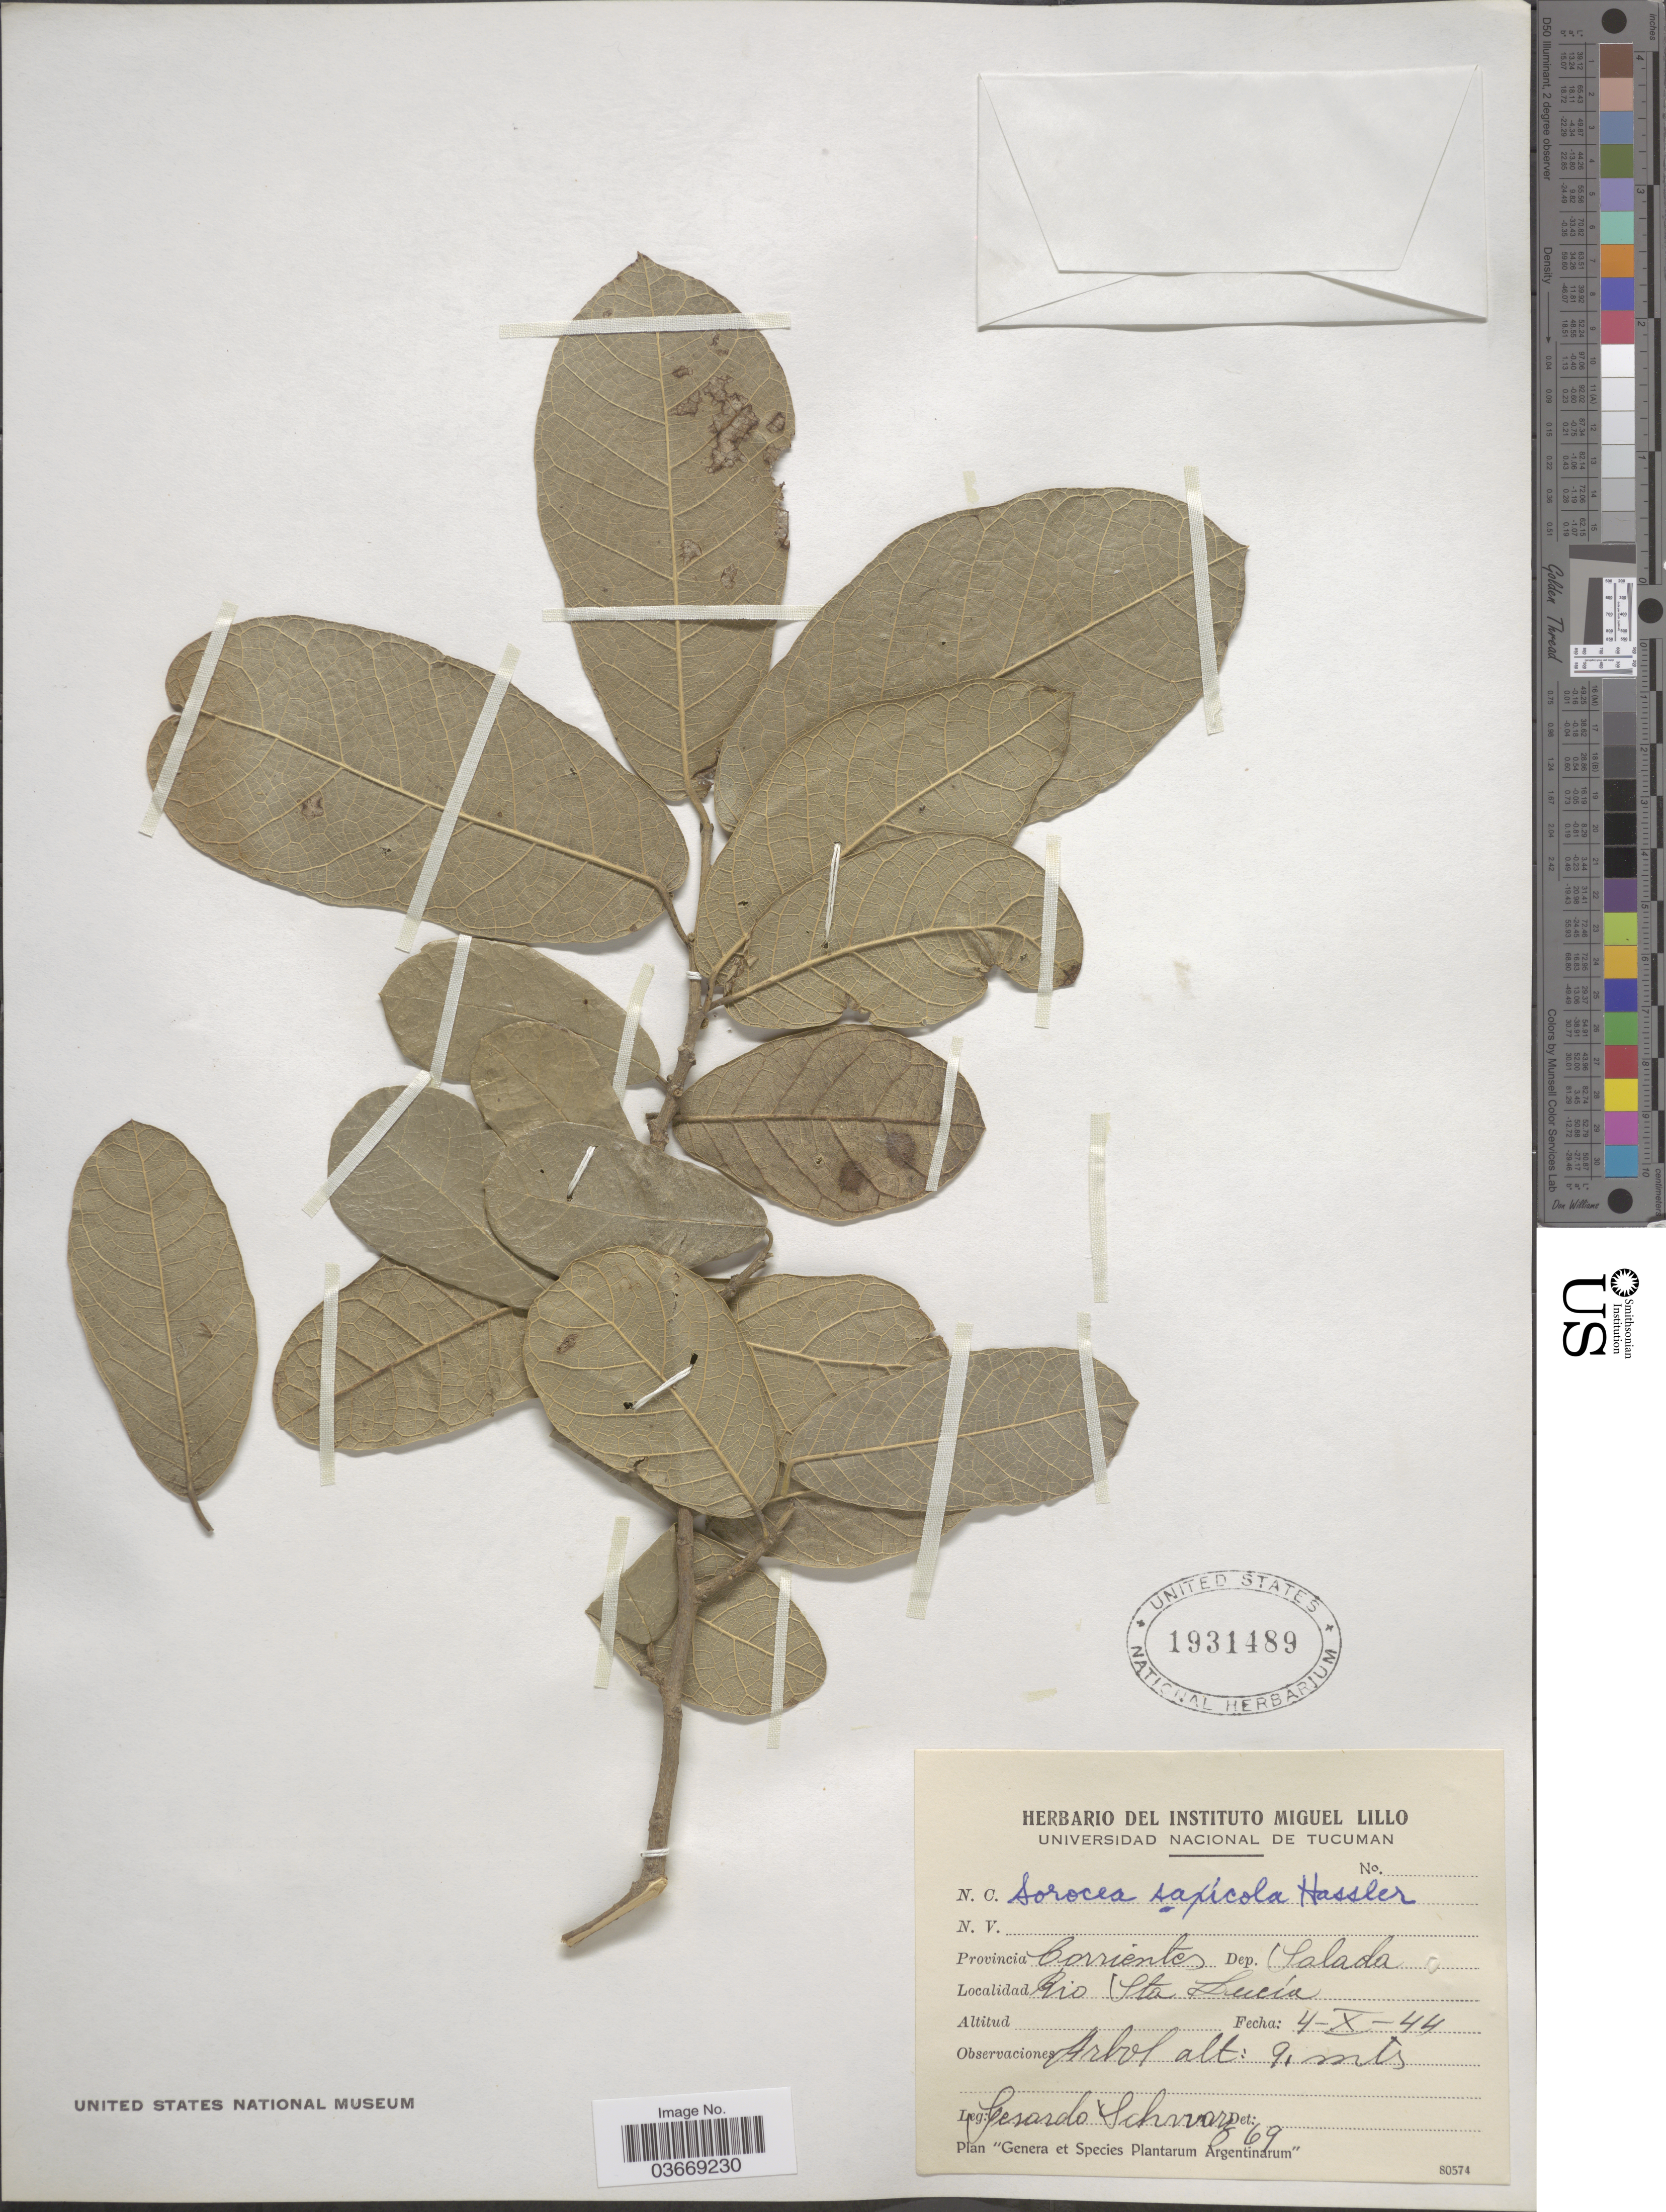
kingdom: Plantae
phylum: Tracheophyta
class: Magnoliopsida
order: Rosales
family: Moraceae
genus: Sorocea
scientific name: Sorocea saxicola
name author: Hassl.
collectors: G. J. Schwarz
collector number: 69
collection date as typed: Transcribed d/m/y: 4/10/44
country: Argentina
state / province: Corrientes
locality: Dep. Salada, Rio Sta Lucía.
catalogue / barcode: US 1931489